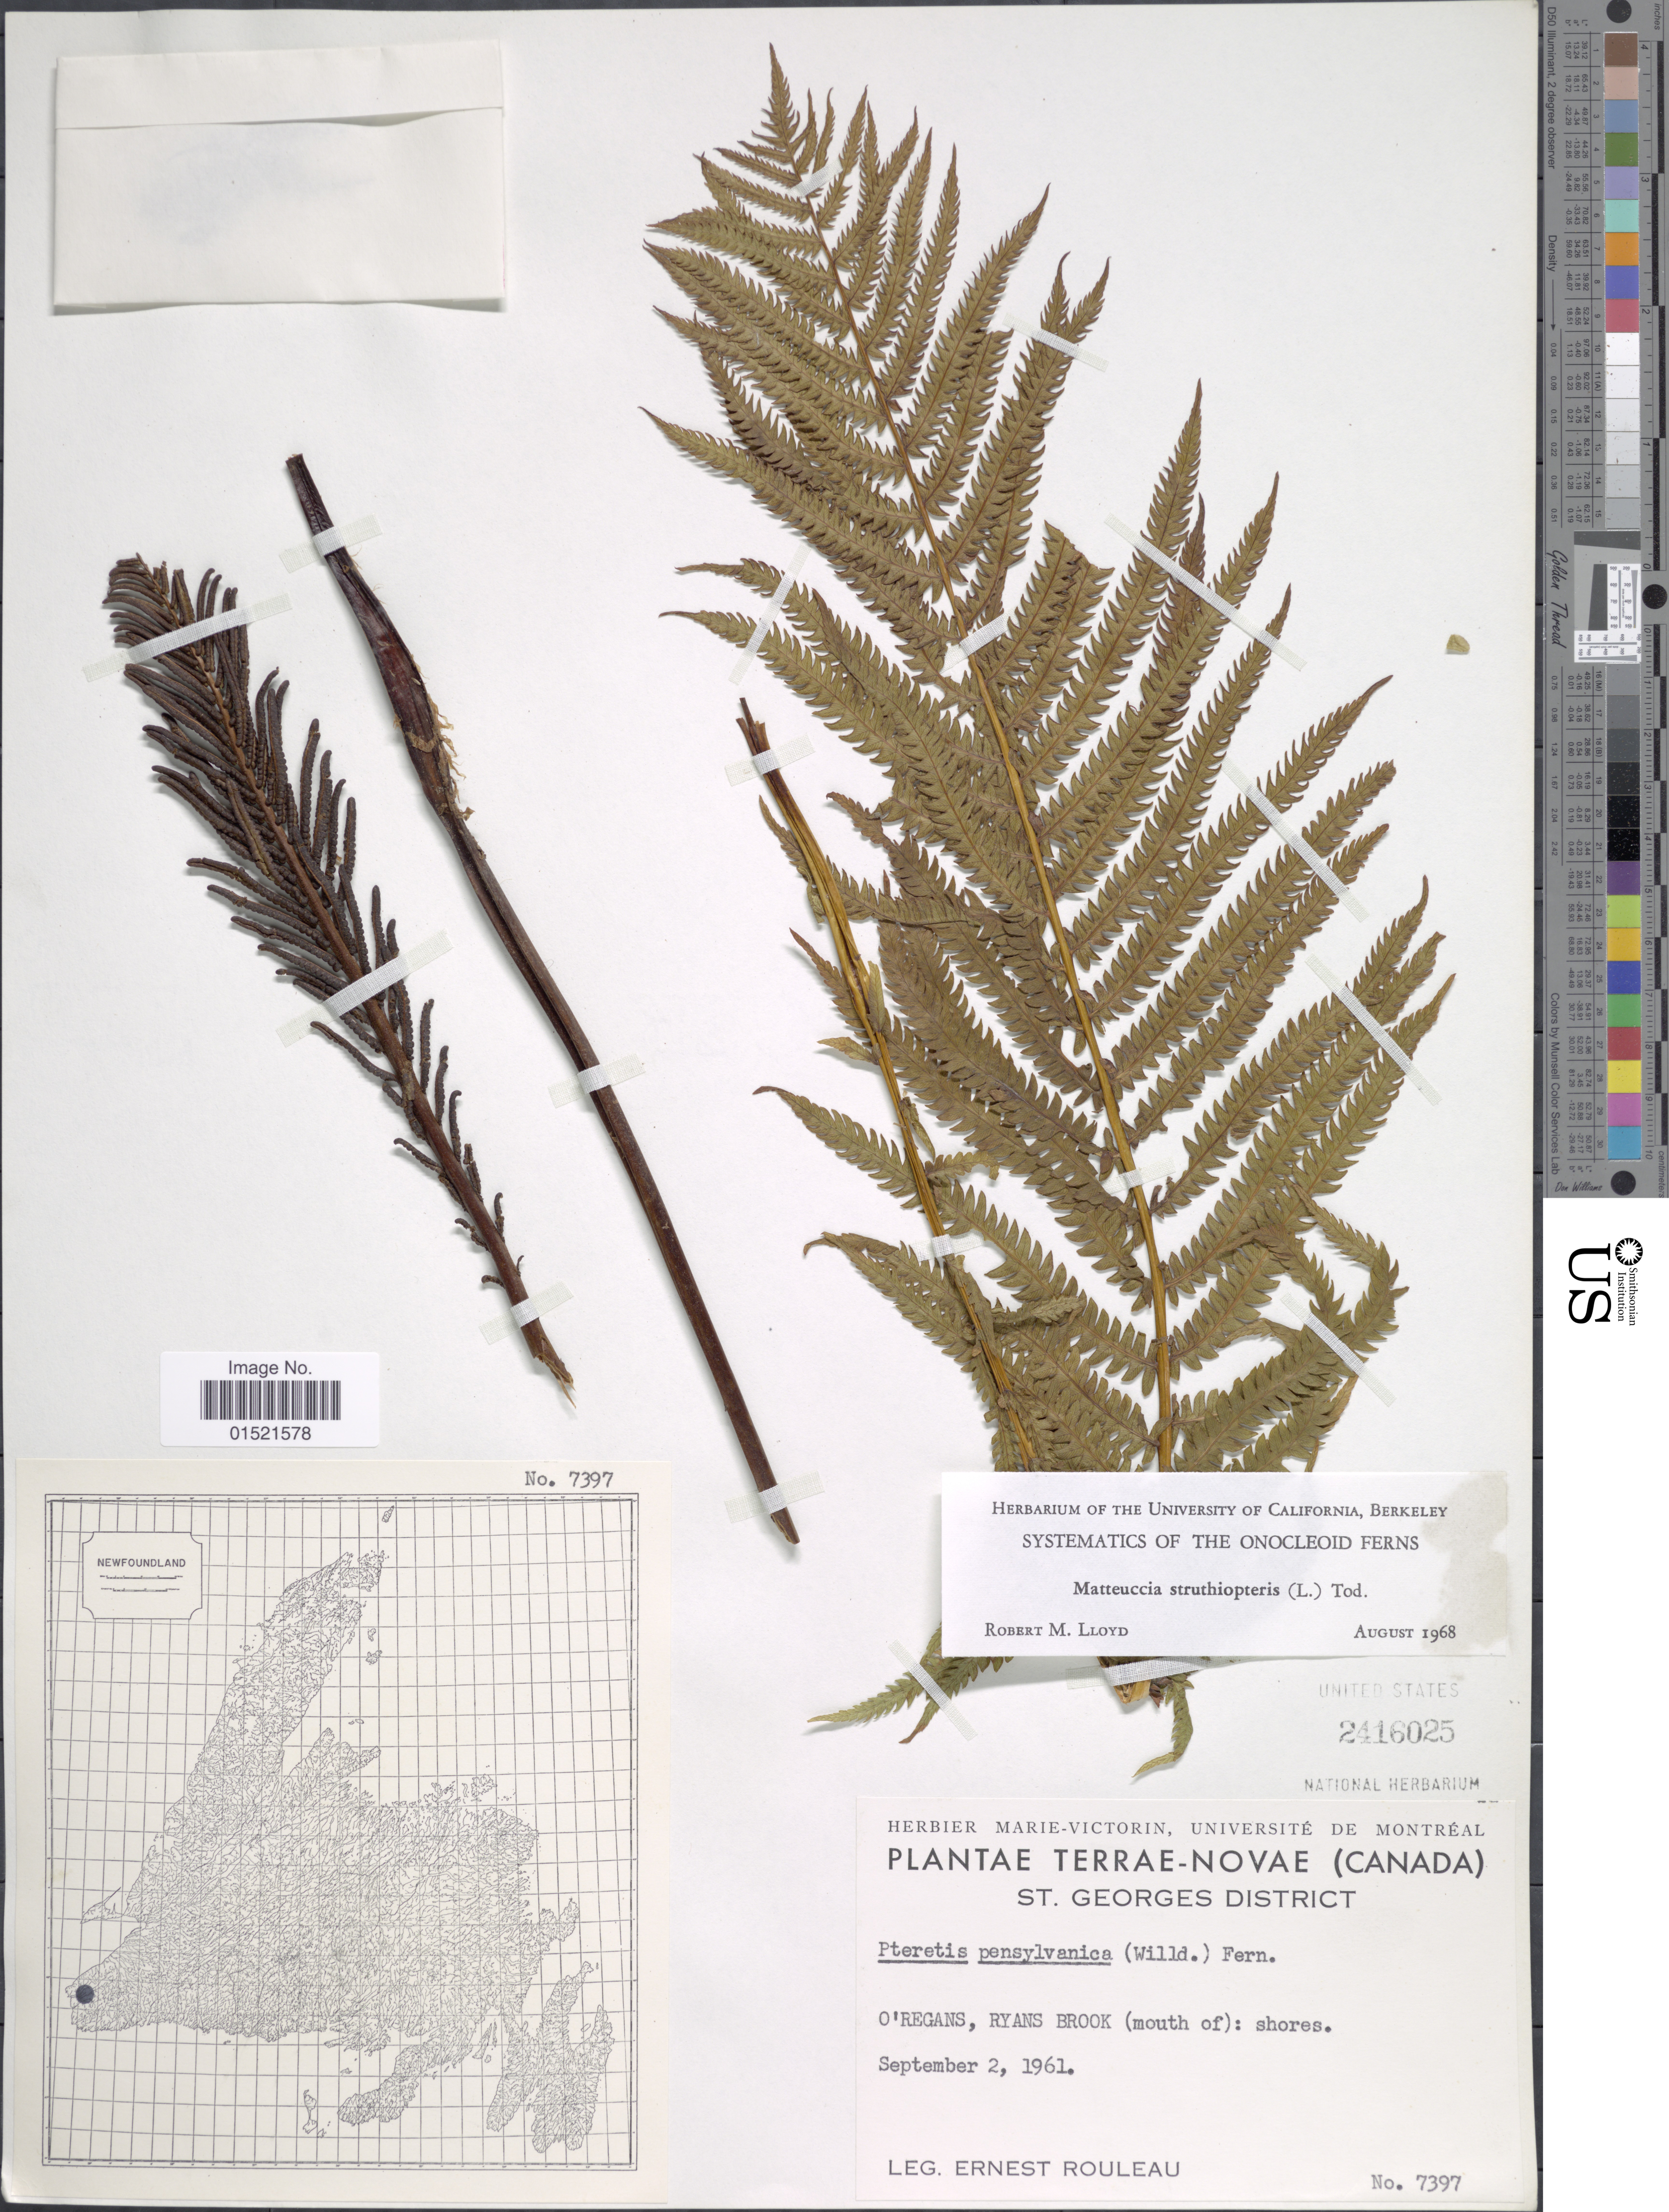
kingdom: Plantae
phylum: Tracheophyta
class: Polypodiopsida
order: Polypodiales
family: Onocleaceae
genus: Matteuccia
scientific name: Matteuccia struthiopteris var. pensylvanica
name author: (Willd.) C.V. Morton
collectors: J. Rouleau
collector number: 7397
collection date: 1961-09-02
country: Canada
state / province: Newfoundland and Labrador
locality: Terrae-Novae, St. Georges District, O'regans, Ryans Brook (moutyh of ): shores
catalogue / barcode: US 2416025